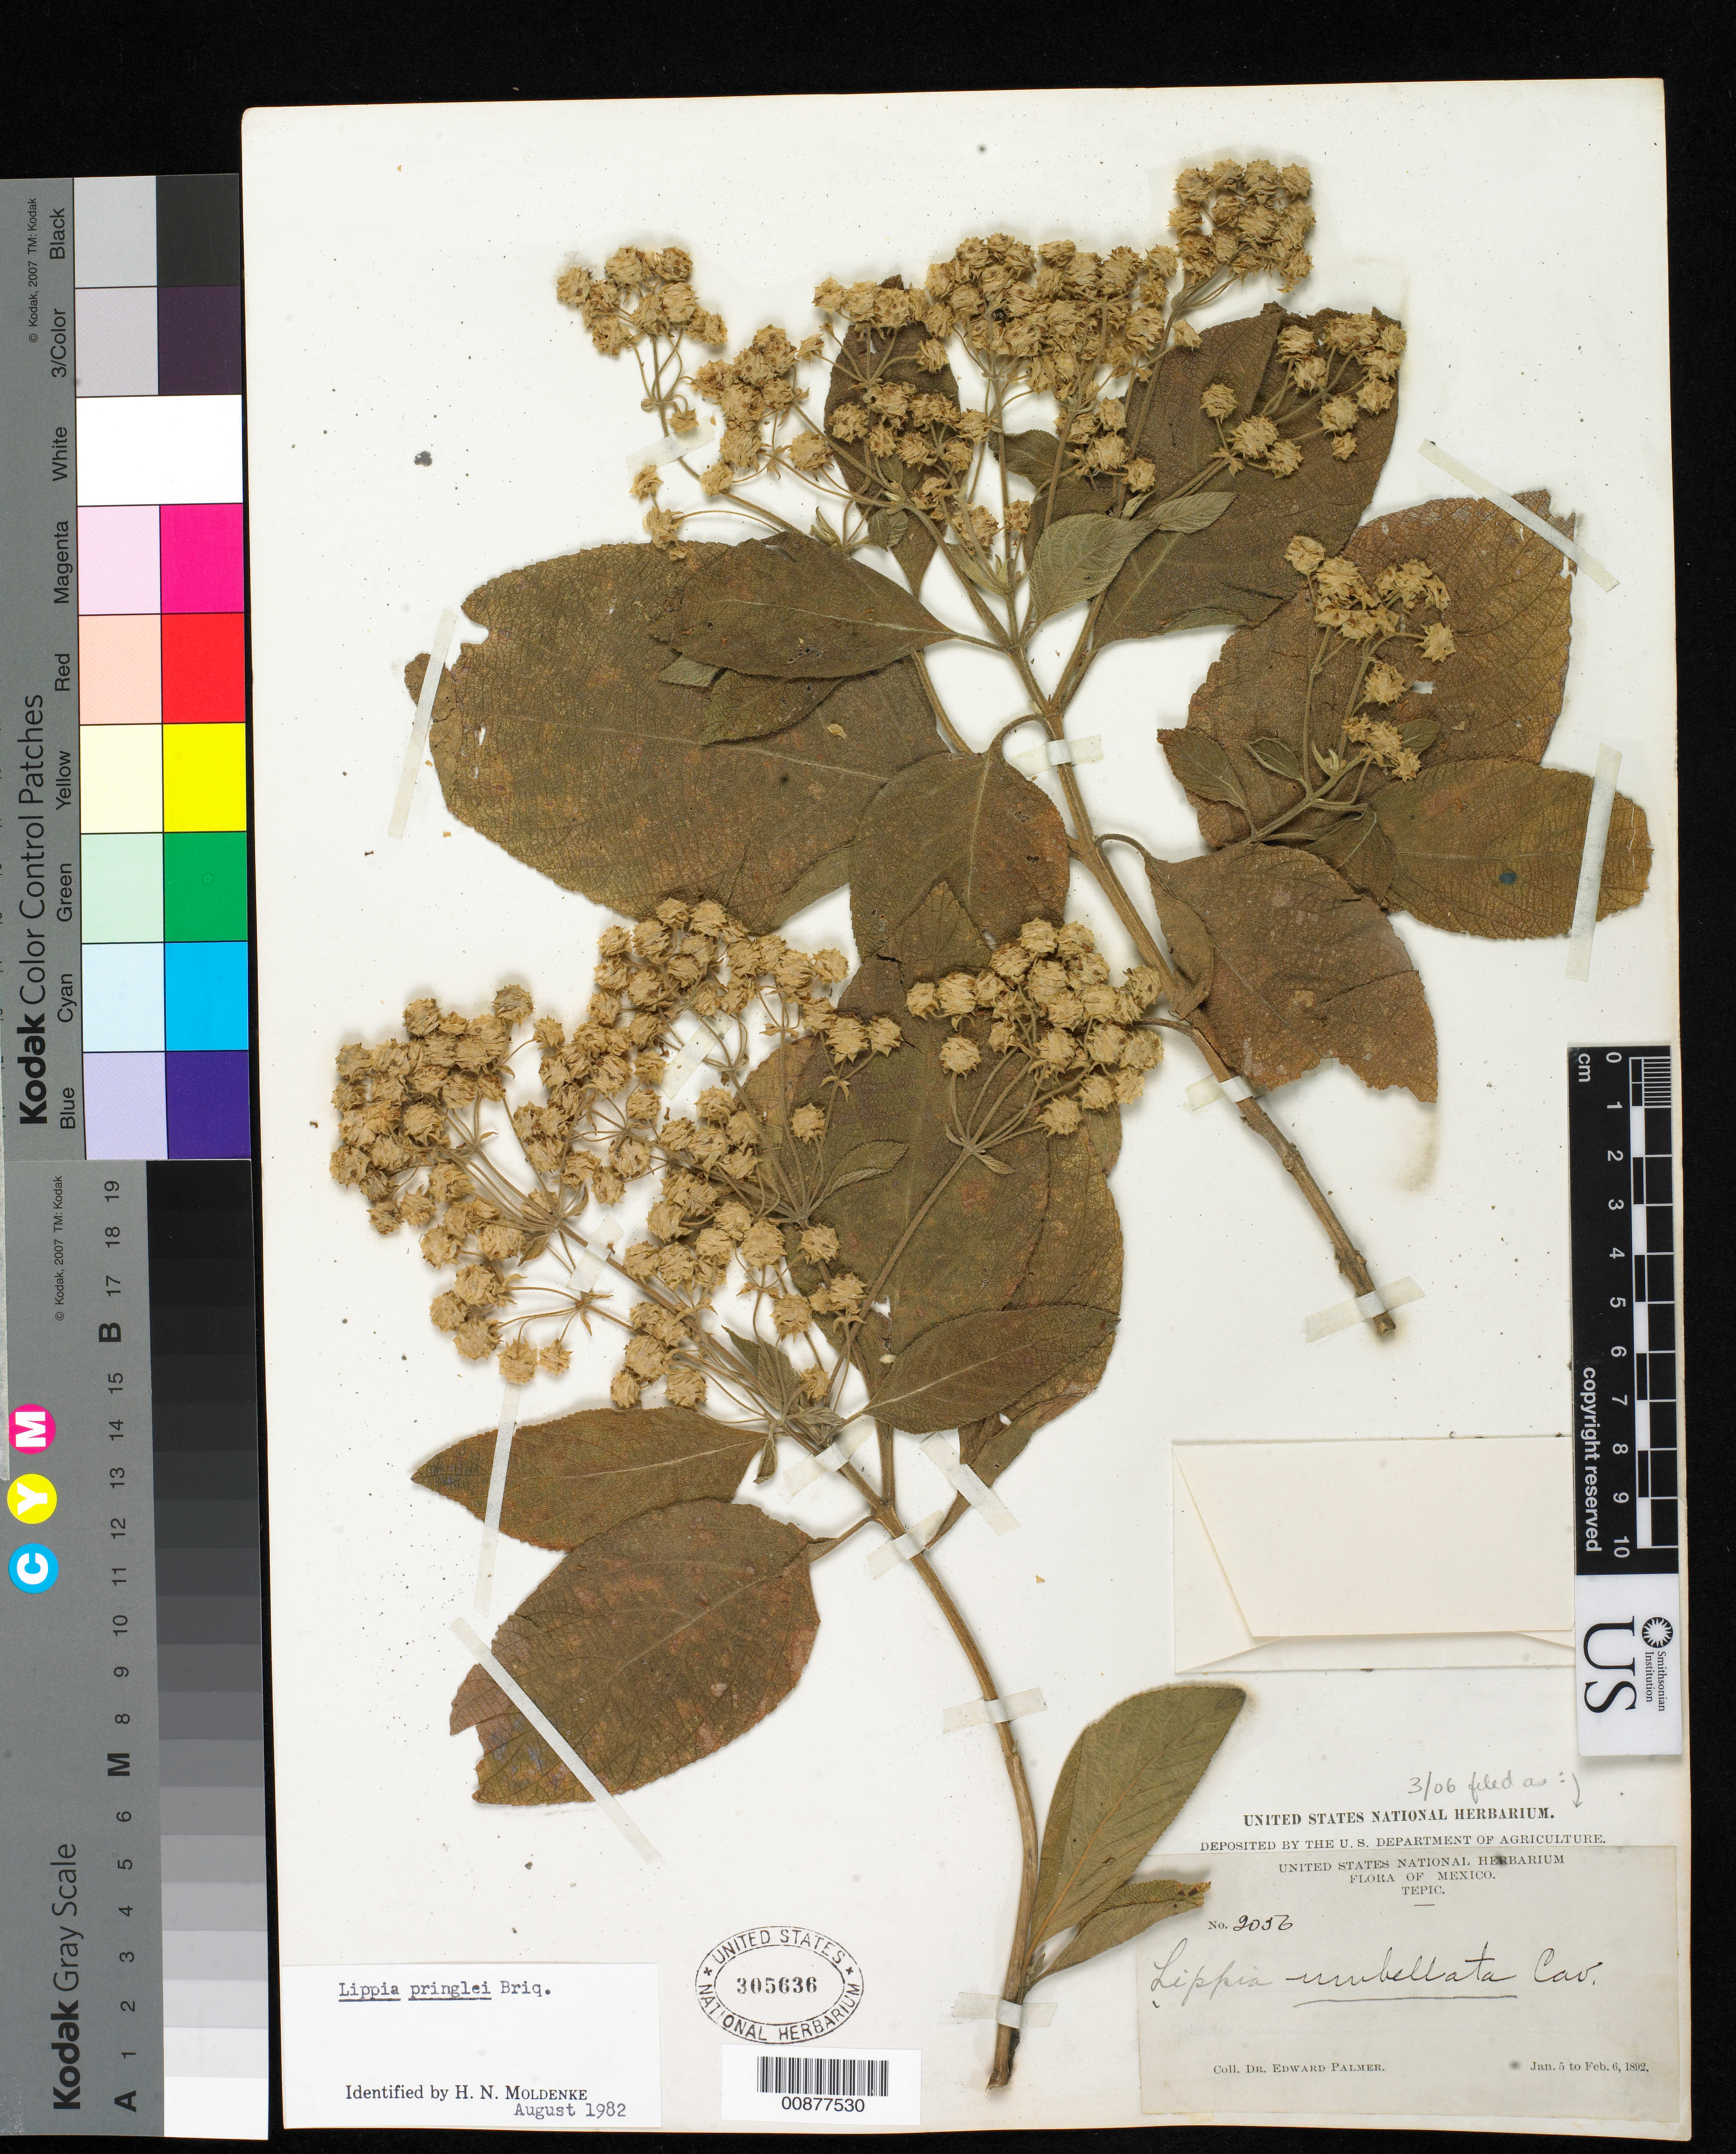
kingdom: Plantae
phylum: Tracheophyta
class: Magnoliopsida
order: Lamiales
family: Verbenaceae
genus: Lippia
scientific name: Lippia umbellata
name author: Cav.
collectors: E. Palmer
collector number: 2056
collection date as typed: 05 Jan 1892 to 06 Feb 1892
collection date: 1892-01-05/1892-02-06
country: Mexico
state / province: Nayarit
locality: Tepic, Nayarit.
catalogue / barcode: US 305636